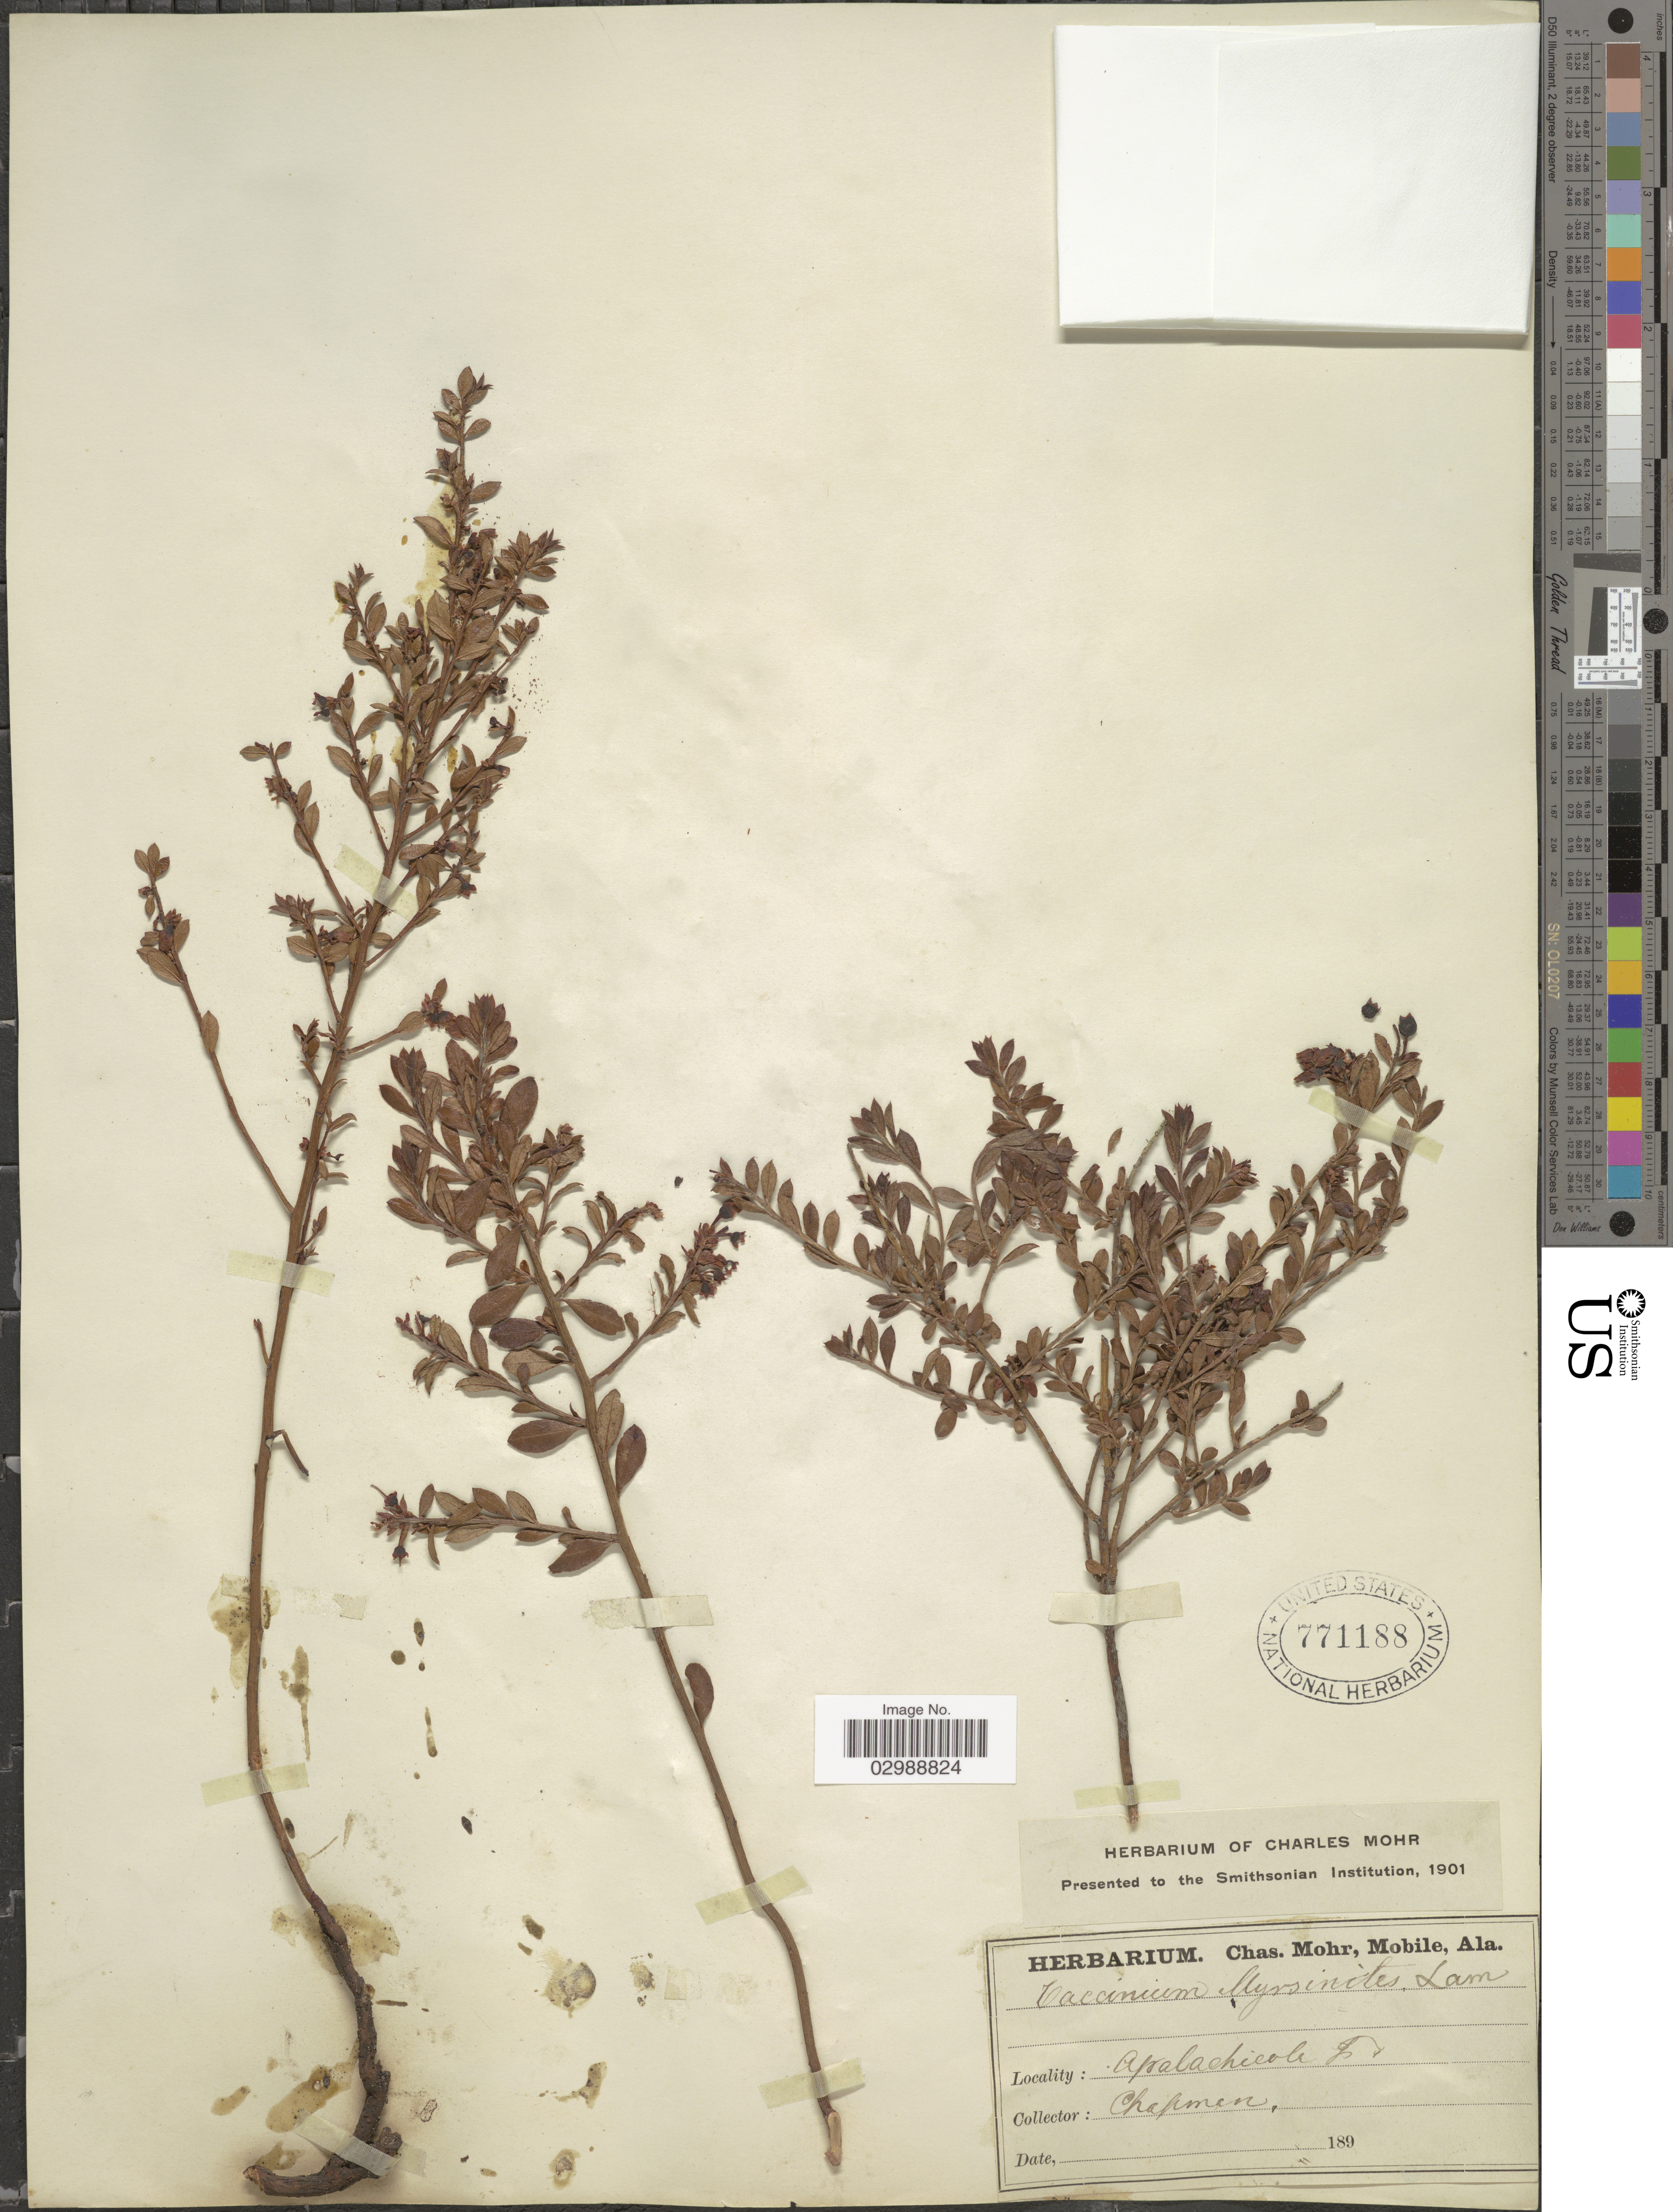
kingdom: Plantae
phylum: Tracheophyta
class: Magnoliopsida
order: Ericales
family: Ericaceae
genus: Vaccinium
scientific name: Vaccinium nitidum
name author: Andrews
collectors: A. Chapman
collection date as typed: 189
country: United States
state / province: Florida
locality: Apalachicola Fla.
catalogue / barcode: US 771188